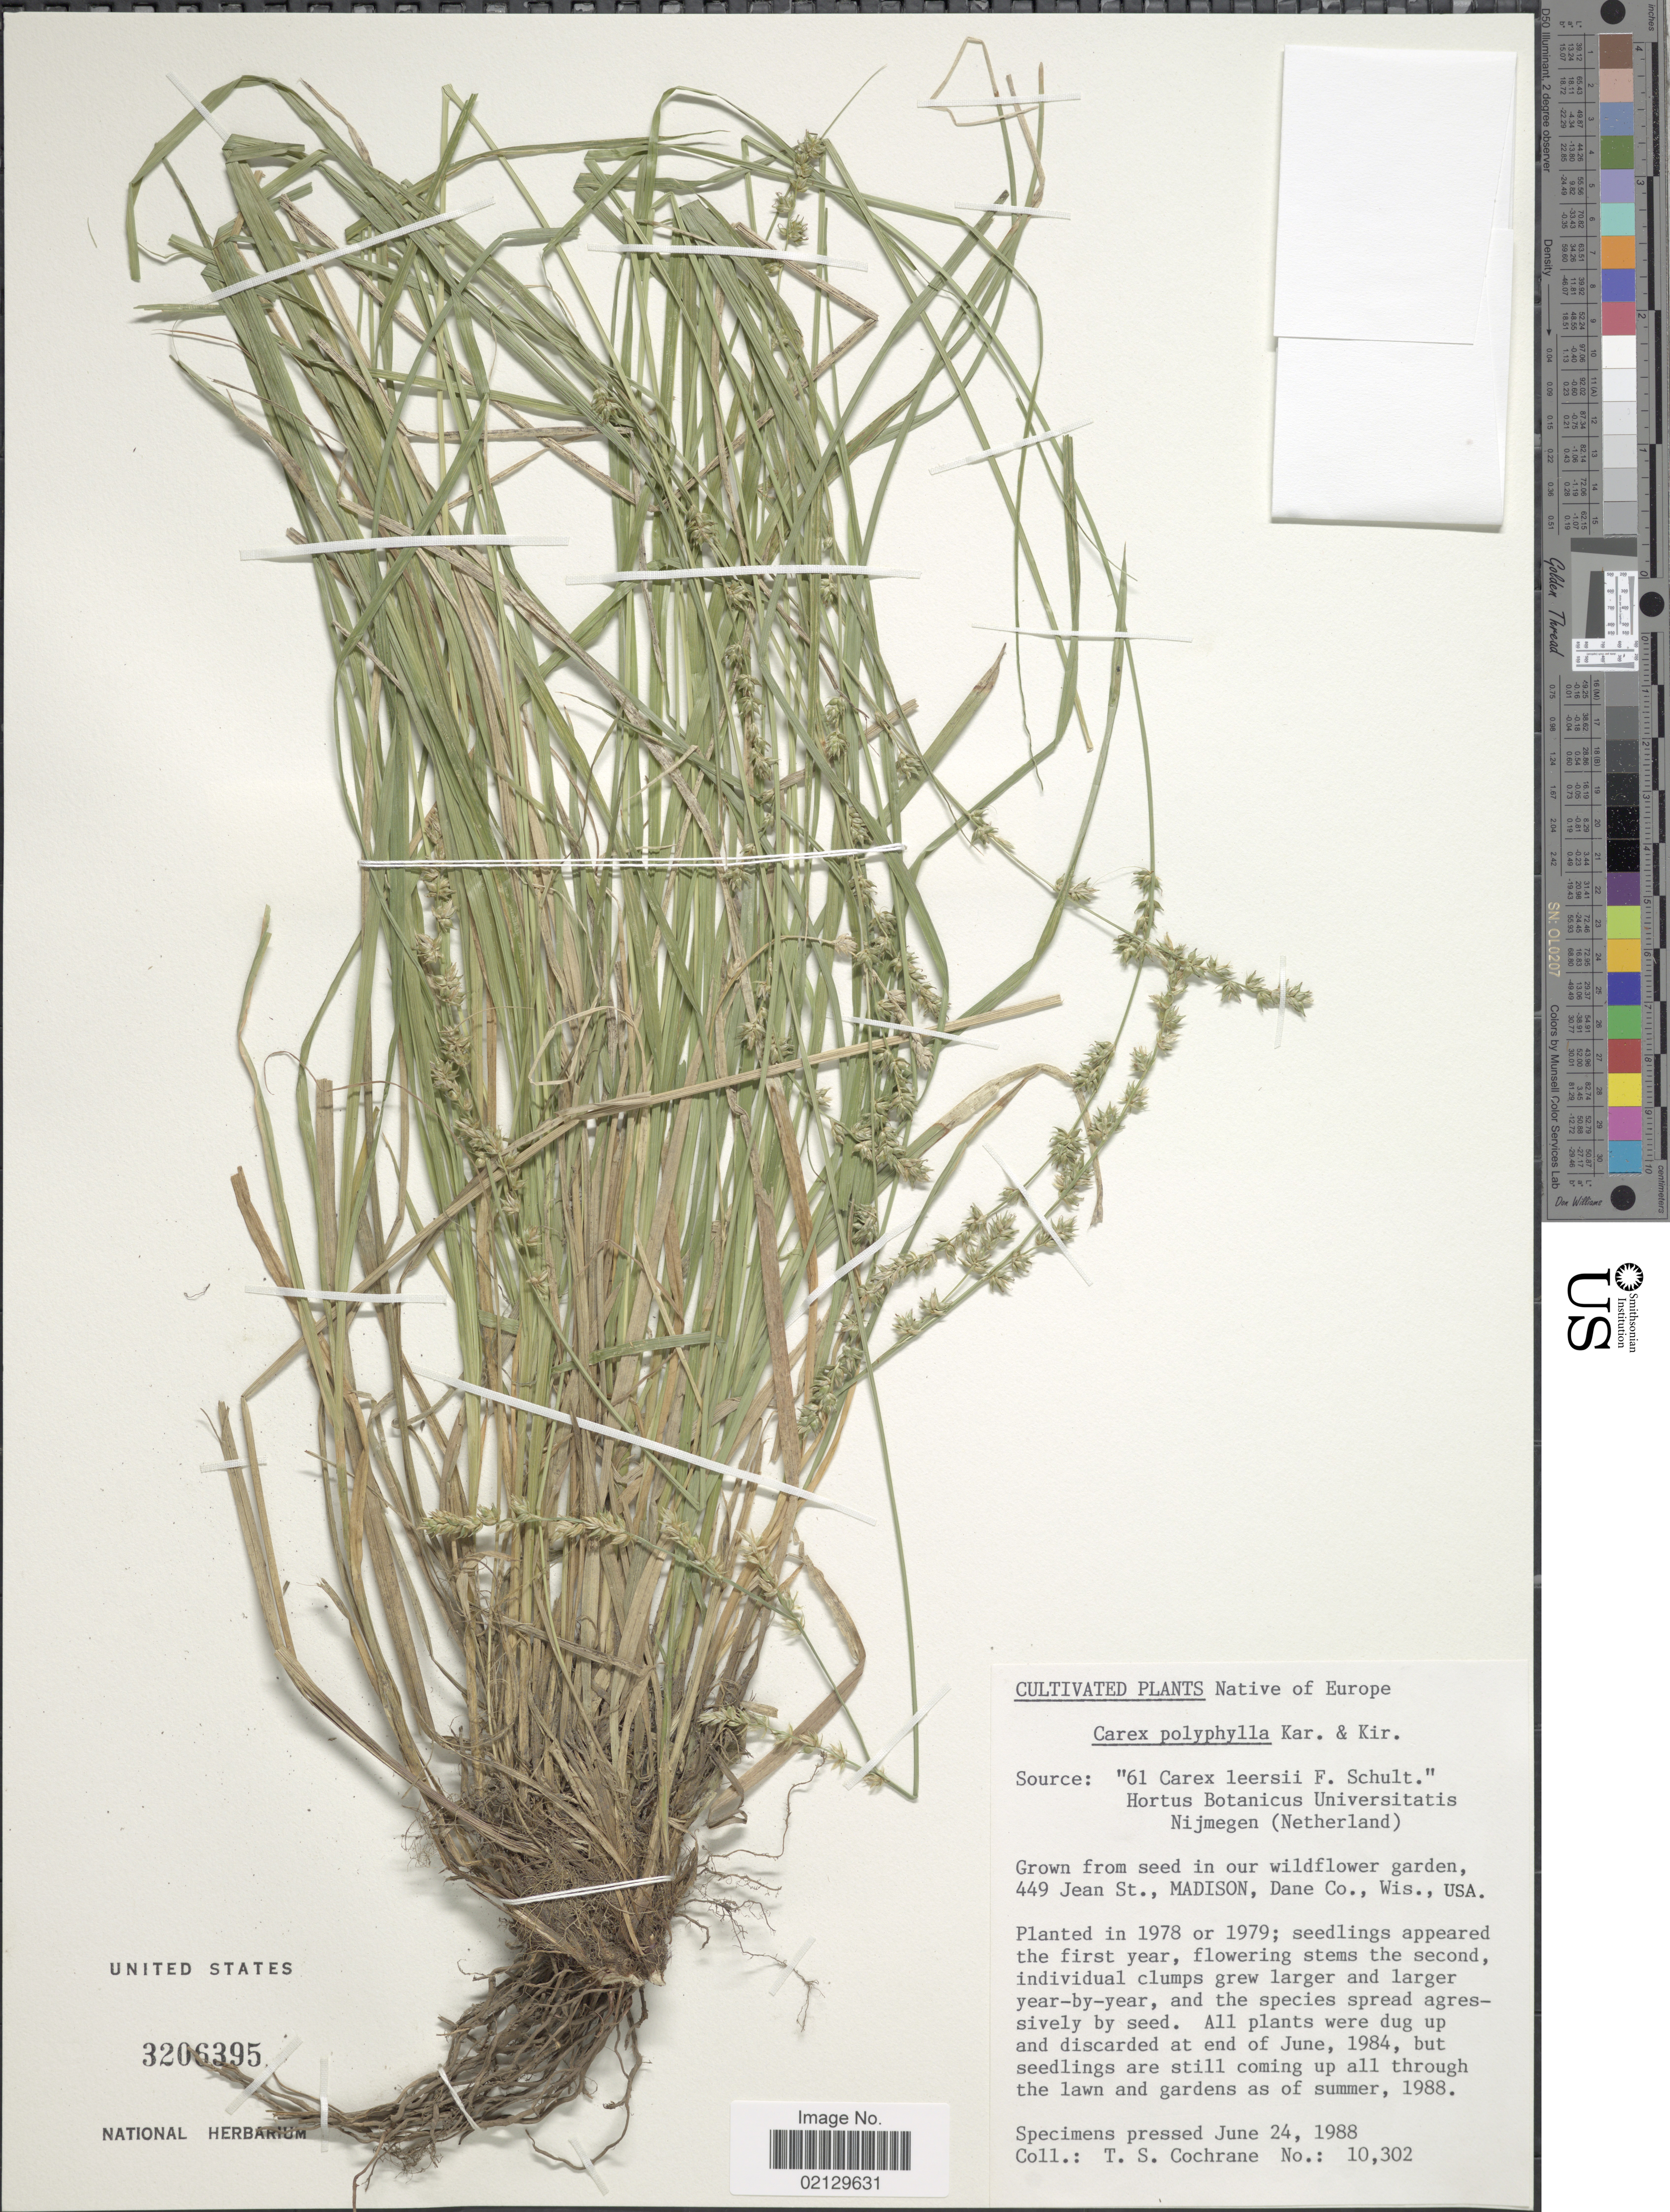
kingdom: Plantae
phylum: Tracheophyta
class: Liliopsida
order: Poales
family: Cyperaceae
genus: Carex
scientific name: Carex polyphylla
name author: Kar. & Kir.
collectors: T. S. Cochrane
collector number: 10302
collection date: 1988-06-24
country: United States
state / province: Wisconsin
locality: Grow from seed in our wildflower garden 449 Jean St., Madison, Dane Co., Wis. USA.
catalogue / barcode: US 3206395